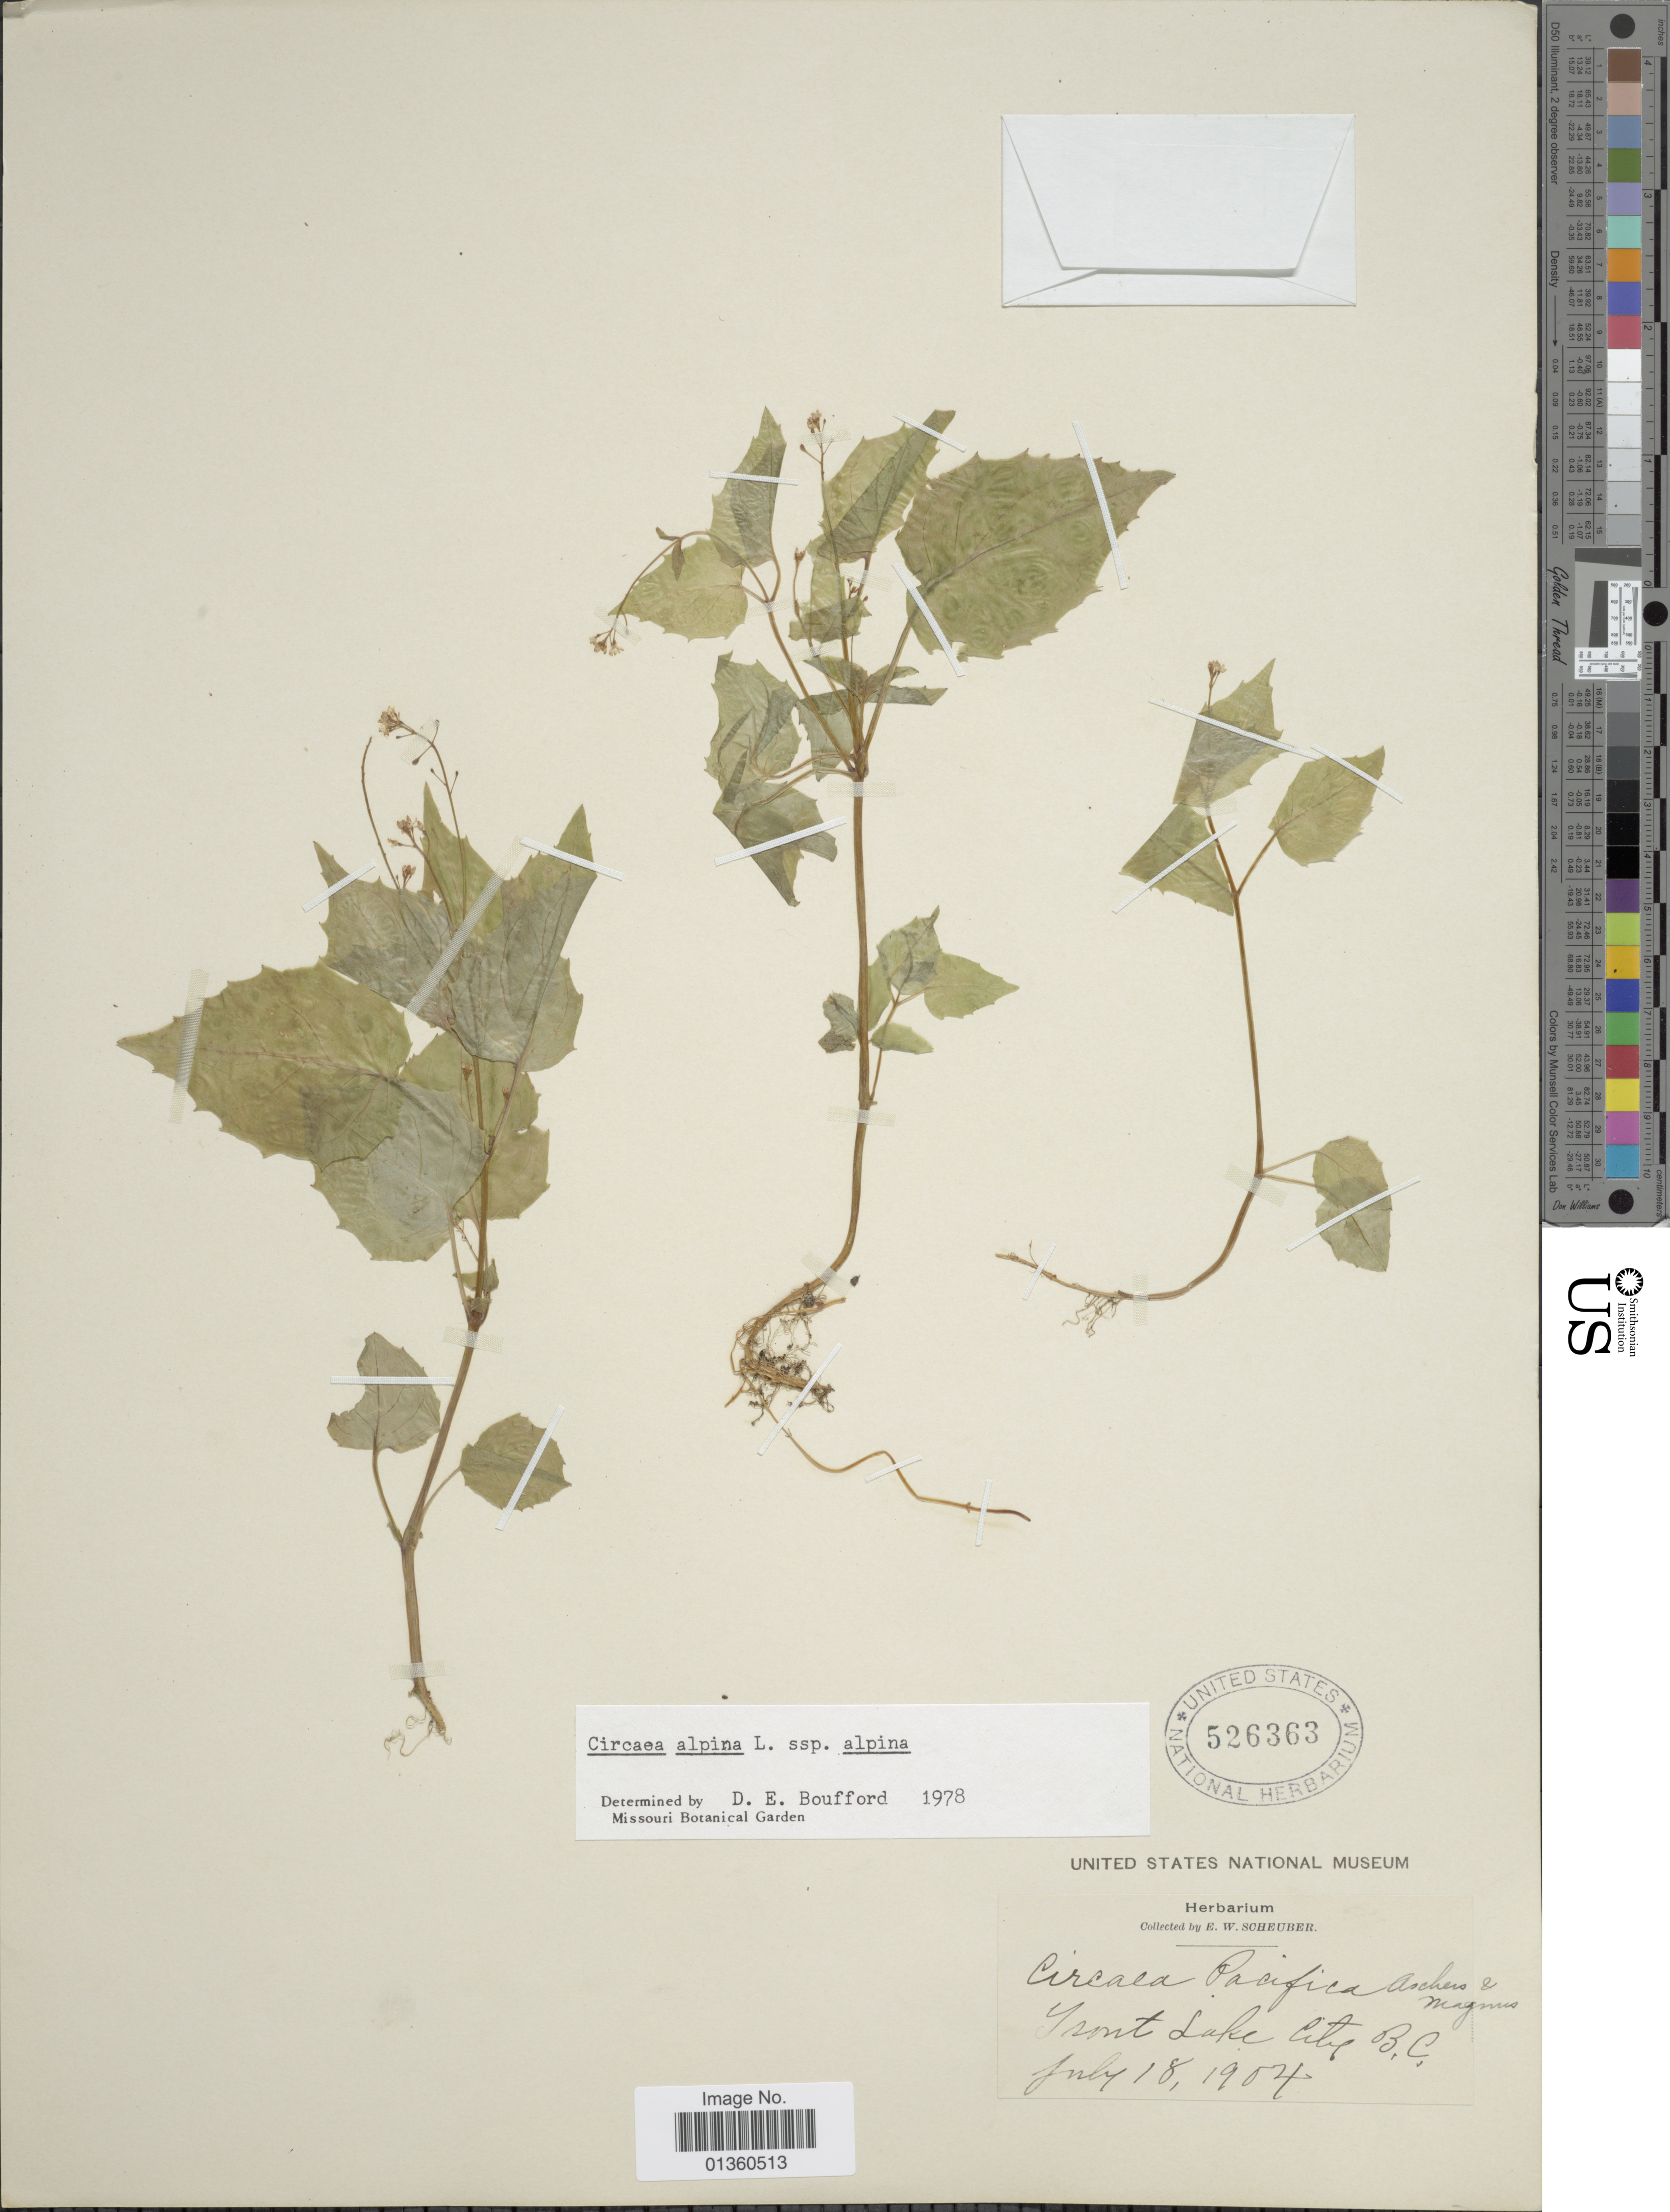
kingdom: Plantae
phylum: Tracheophyta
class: Magnoliopsida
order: Myrtales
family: Onagraceae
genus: Circaea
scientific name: Circaea alpina subsp. alpina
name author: L.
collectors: E. Scheuber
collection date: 1904-07-18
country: Canada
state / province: British Columbia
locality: Trout Lake City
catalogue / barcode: US 526363